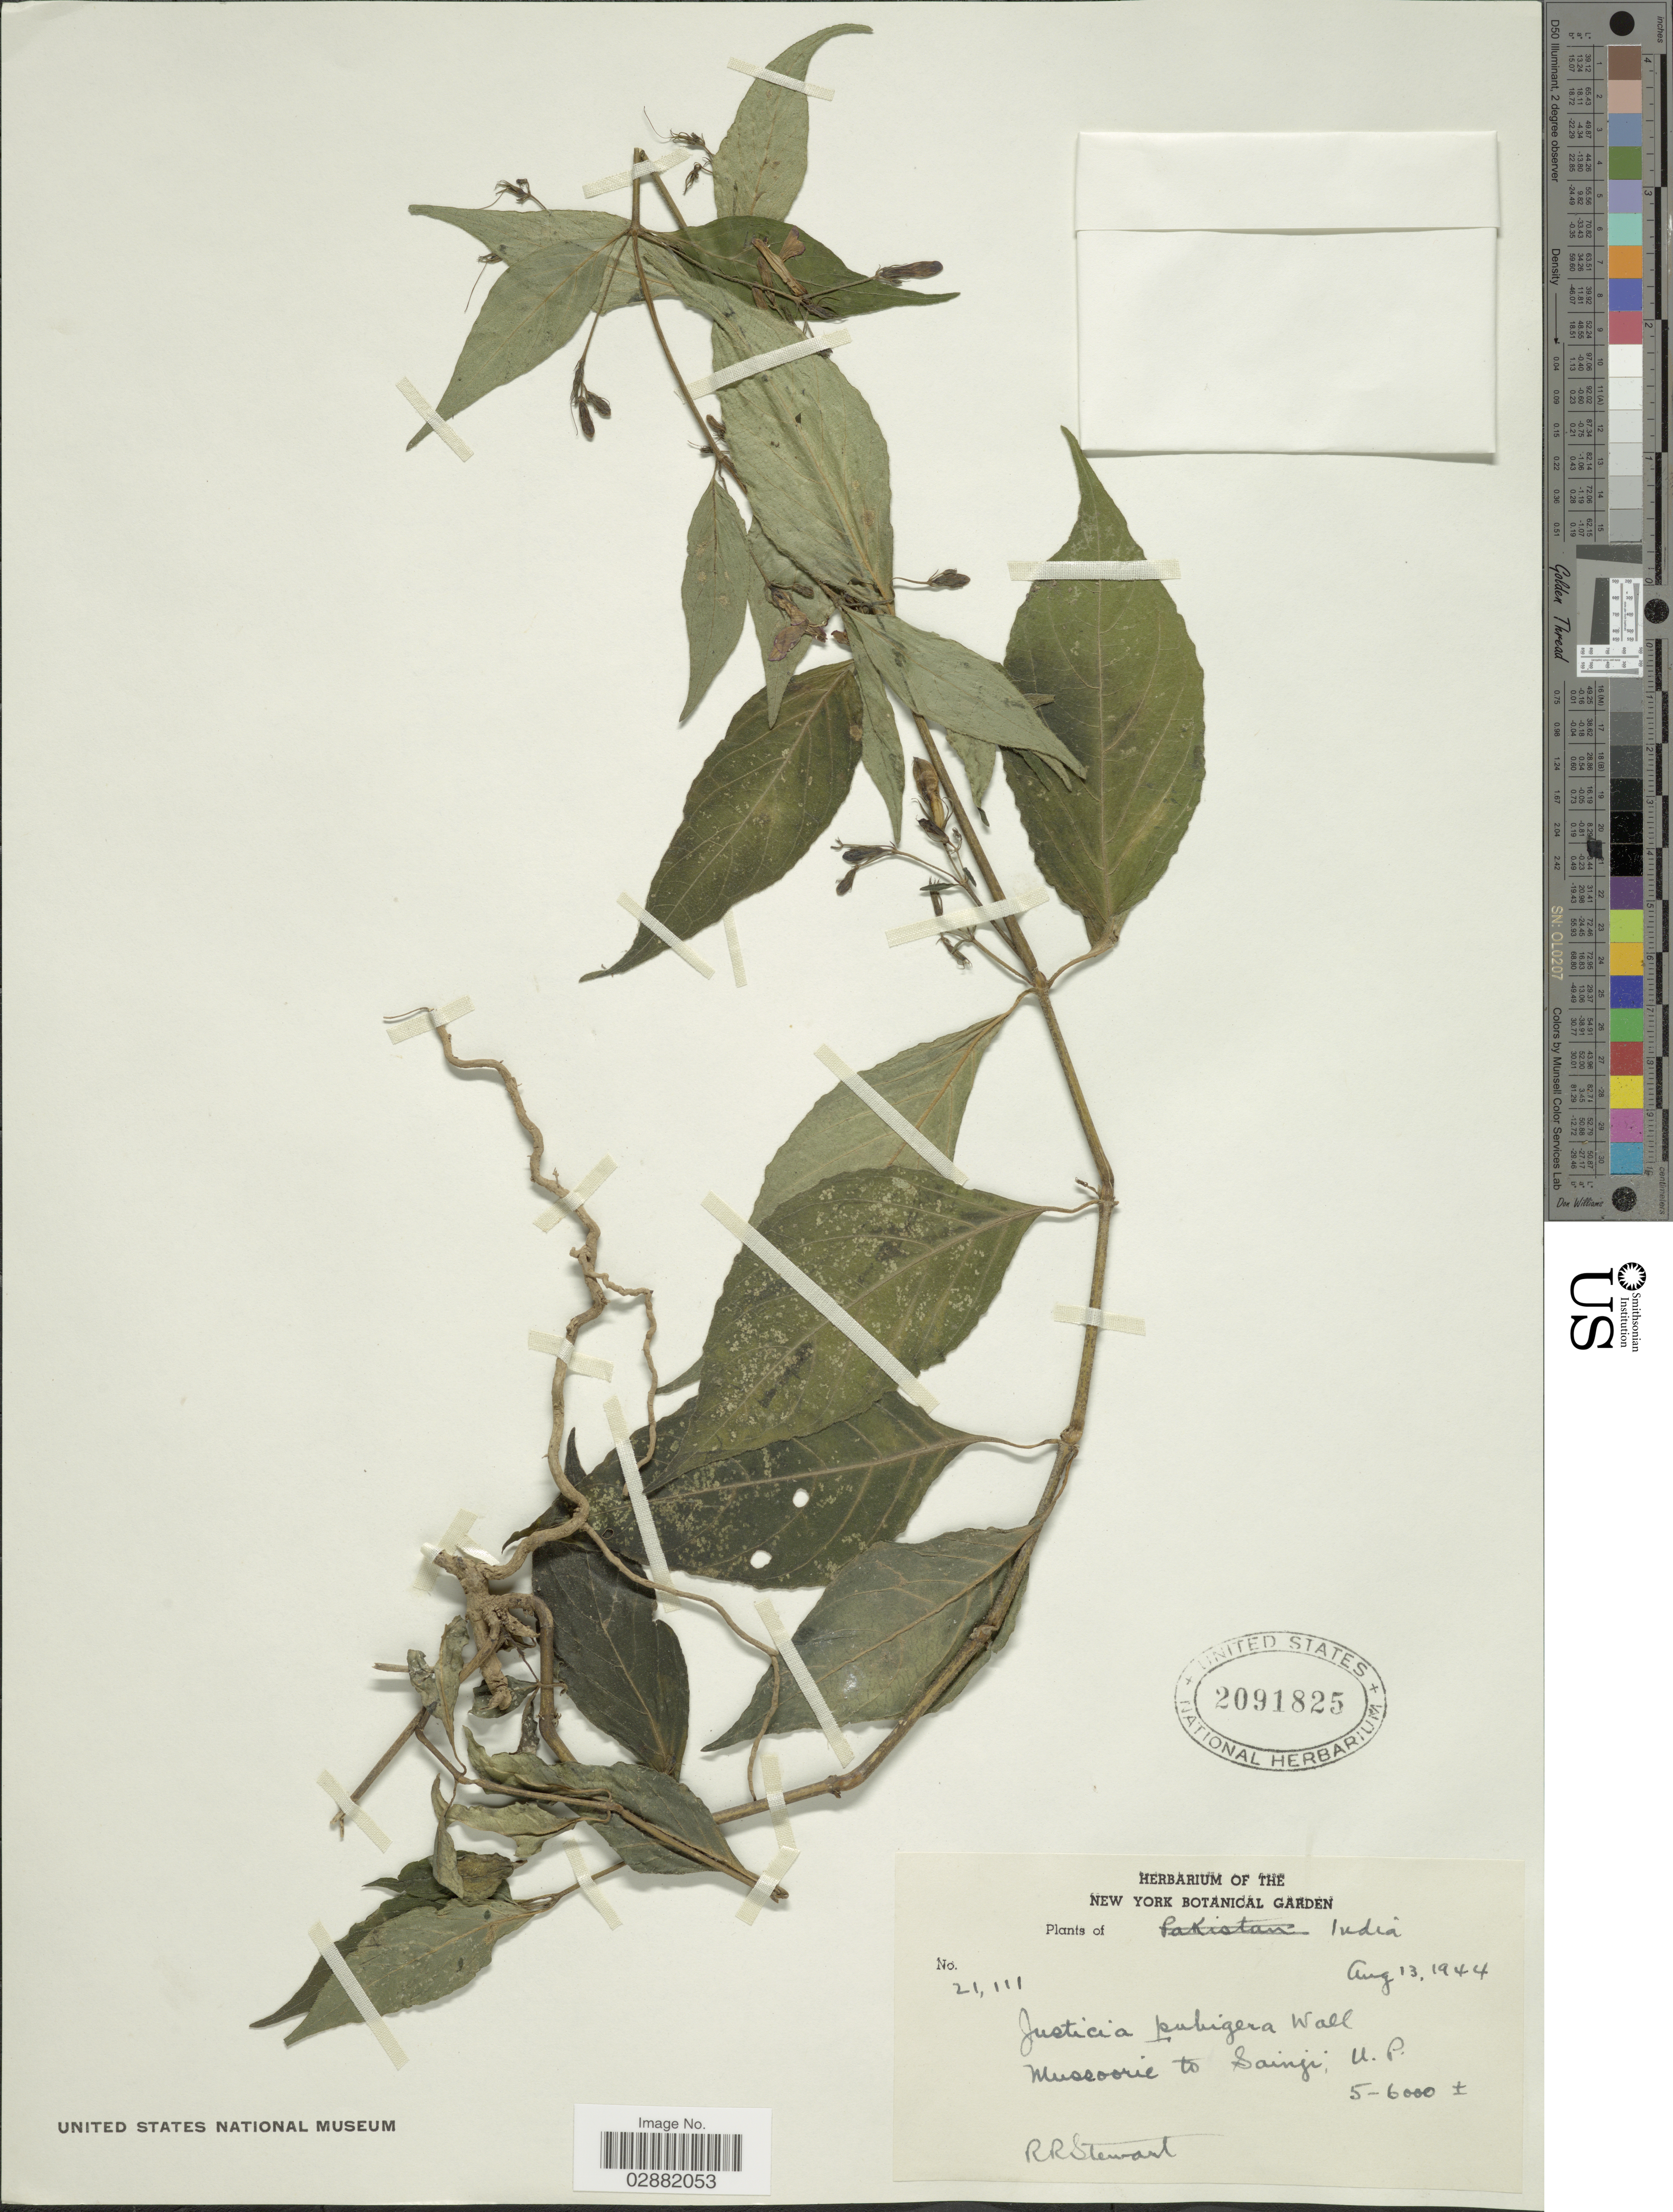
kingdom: Plantae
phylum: Tracheophyta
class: Magnoliopsida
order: Lamiales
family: Acanthaceae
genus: Justicia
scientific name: Justicia pubigera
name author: (Nees) C.B. Clarke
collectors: R. Stewart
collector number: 21111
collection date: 1944-08-13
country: India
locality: India, Mussoorie to Sainzi, U.P.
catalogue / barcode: US 2091825